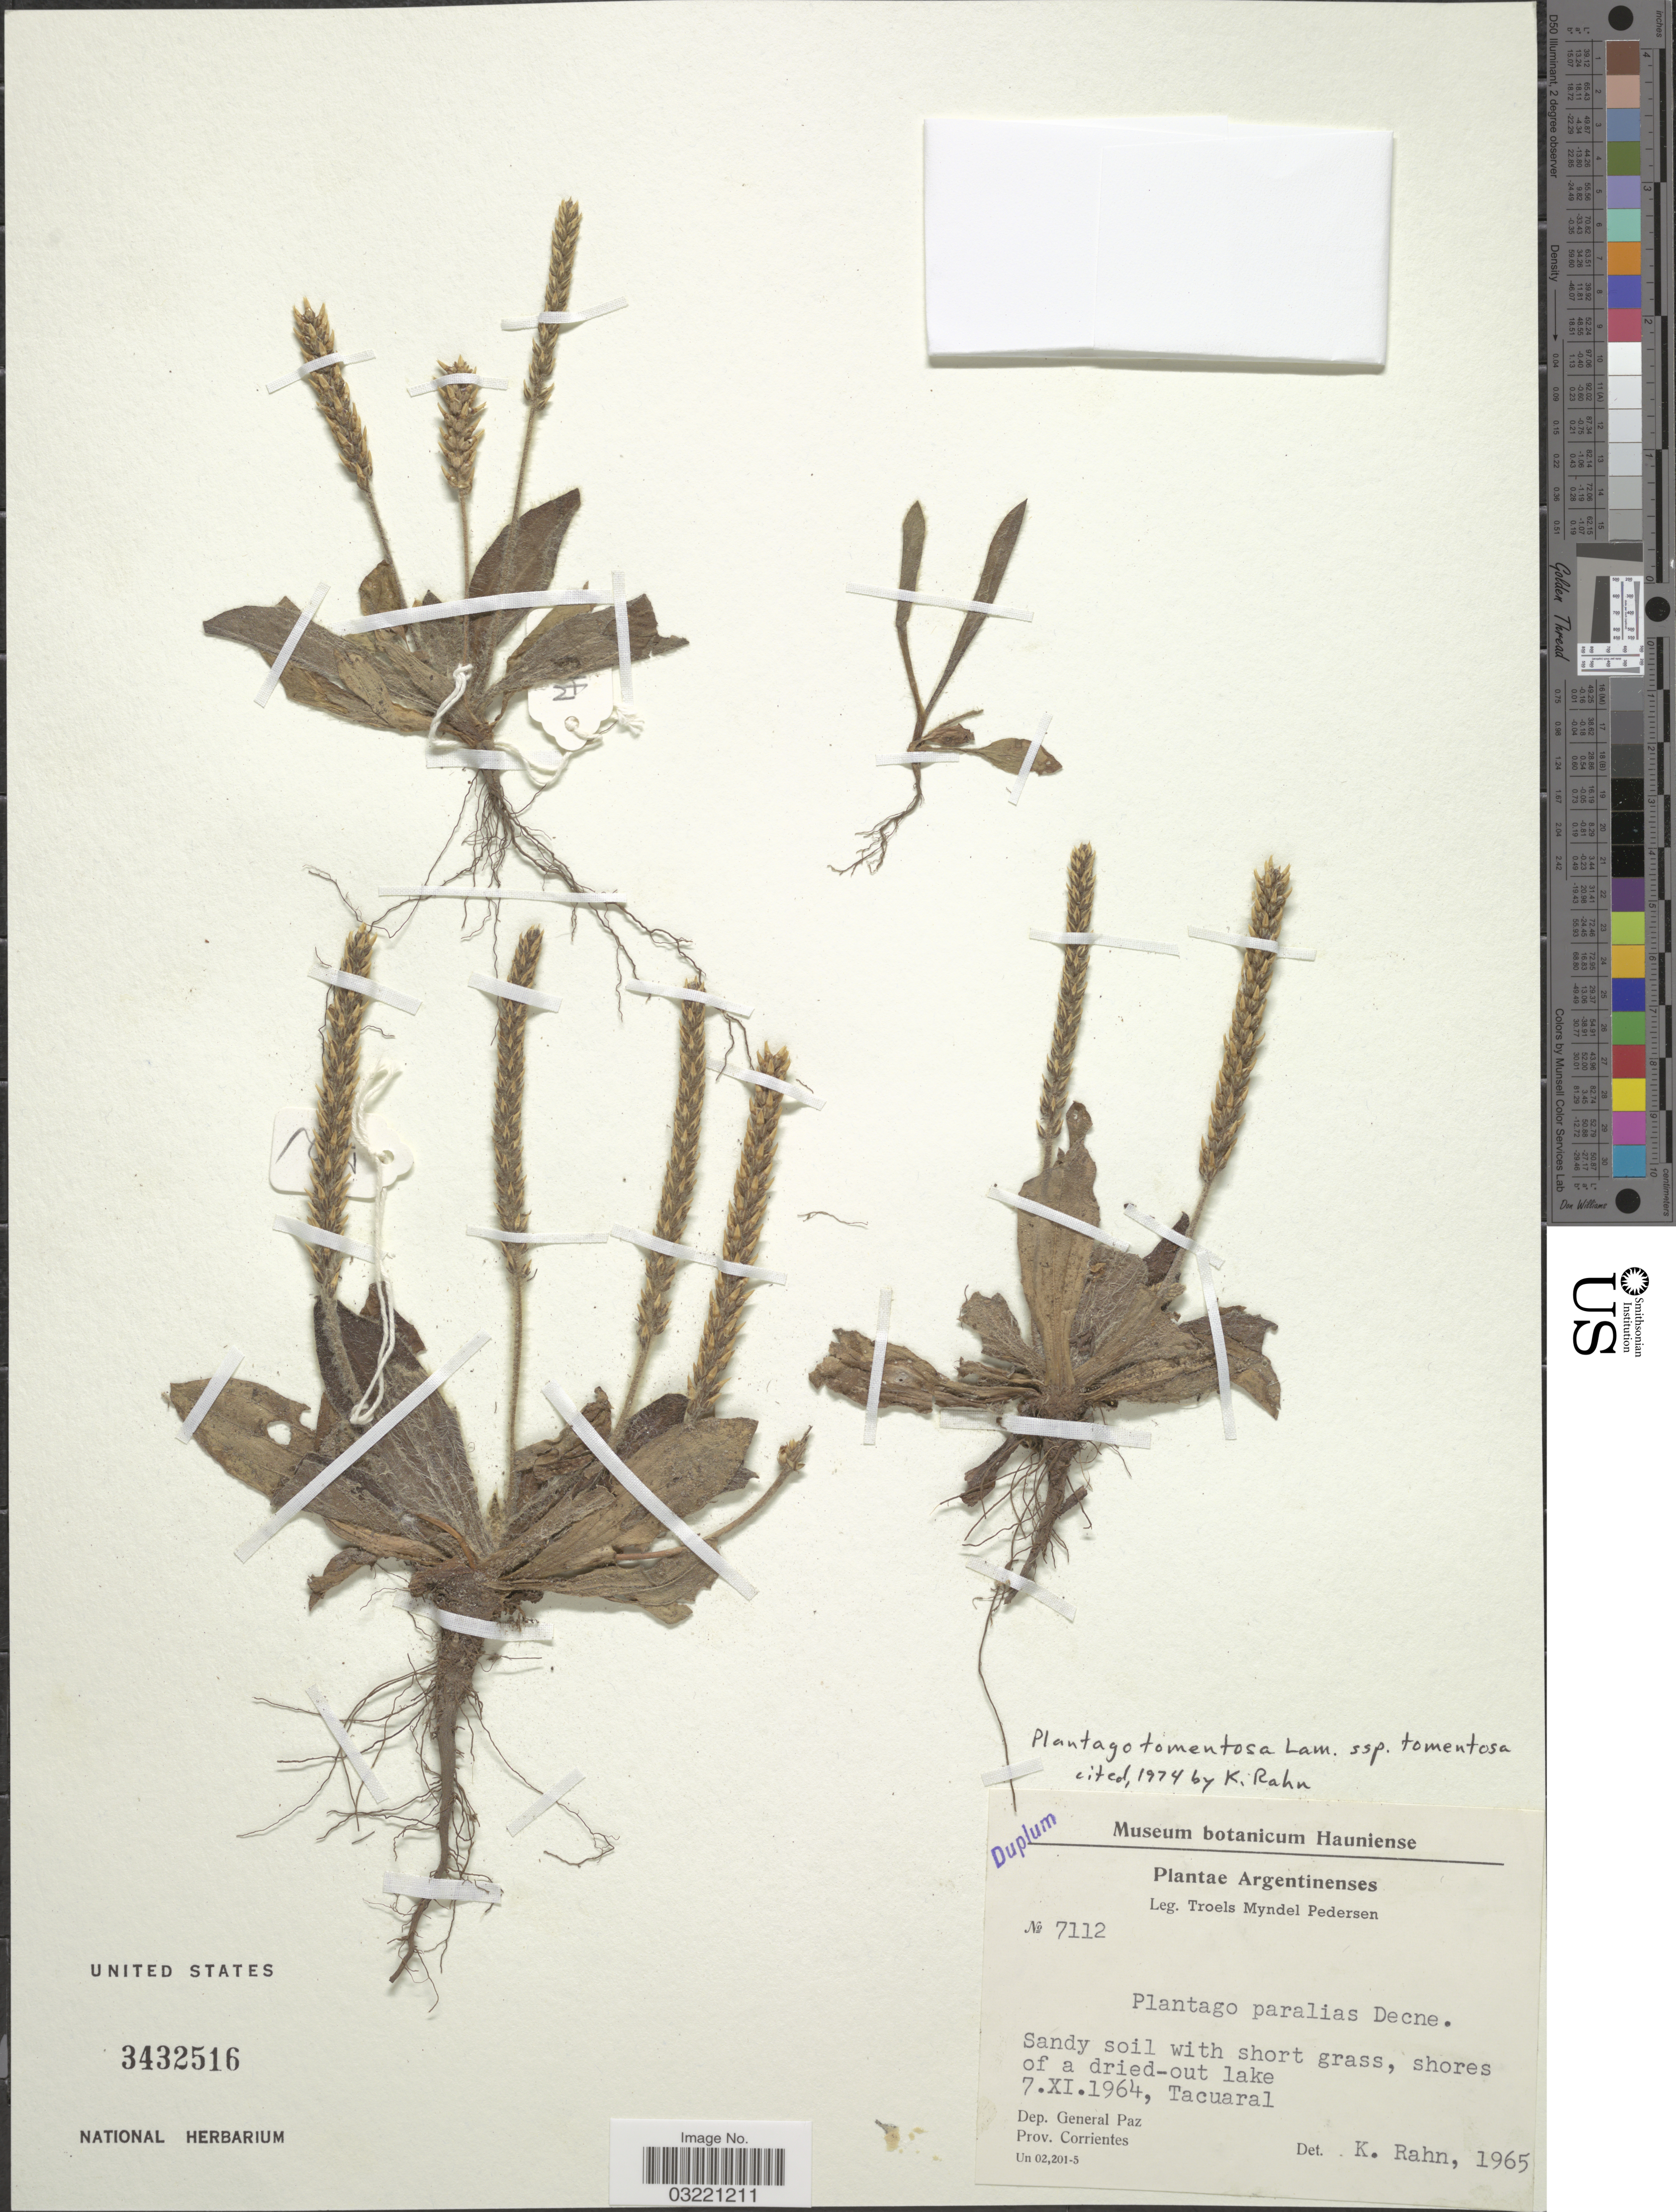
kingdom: Plantae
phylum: Tracheophyta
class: Magnoliopsida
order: Lamiales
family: Plantaginaceae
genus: Plantago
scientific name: Plantago tomentosa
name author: Lam.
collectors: T. Pederson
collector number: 7112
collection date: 1964-11-07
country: Argentina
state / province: Corrientes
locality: Tacuaral. Dep. General Paz.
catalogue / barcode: US 3432516